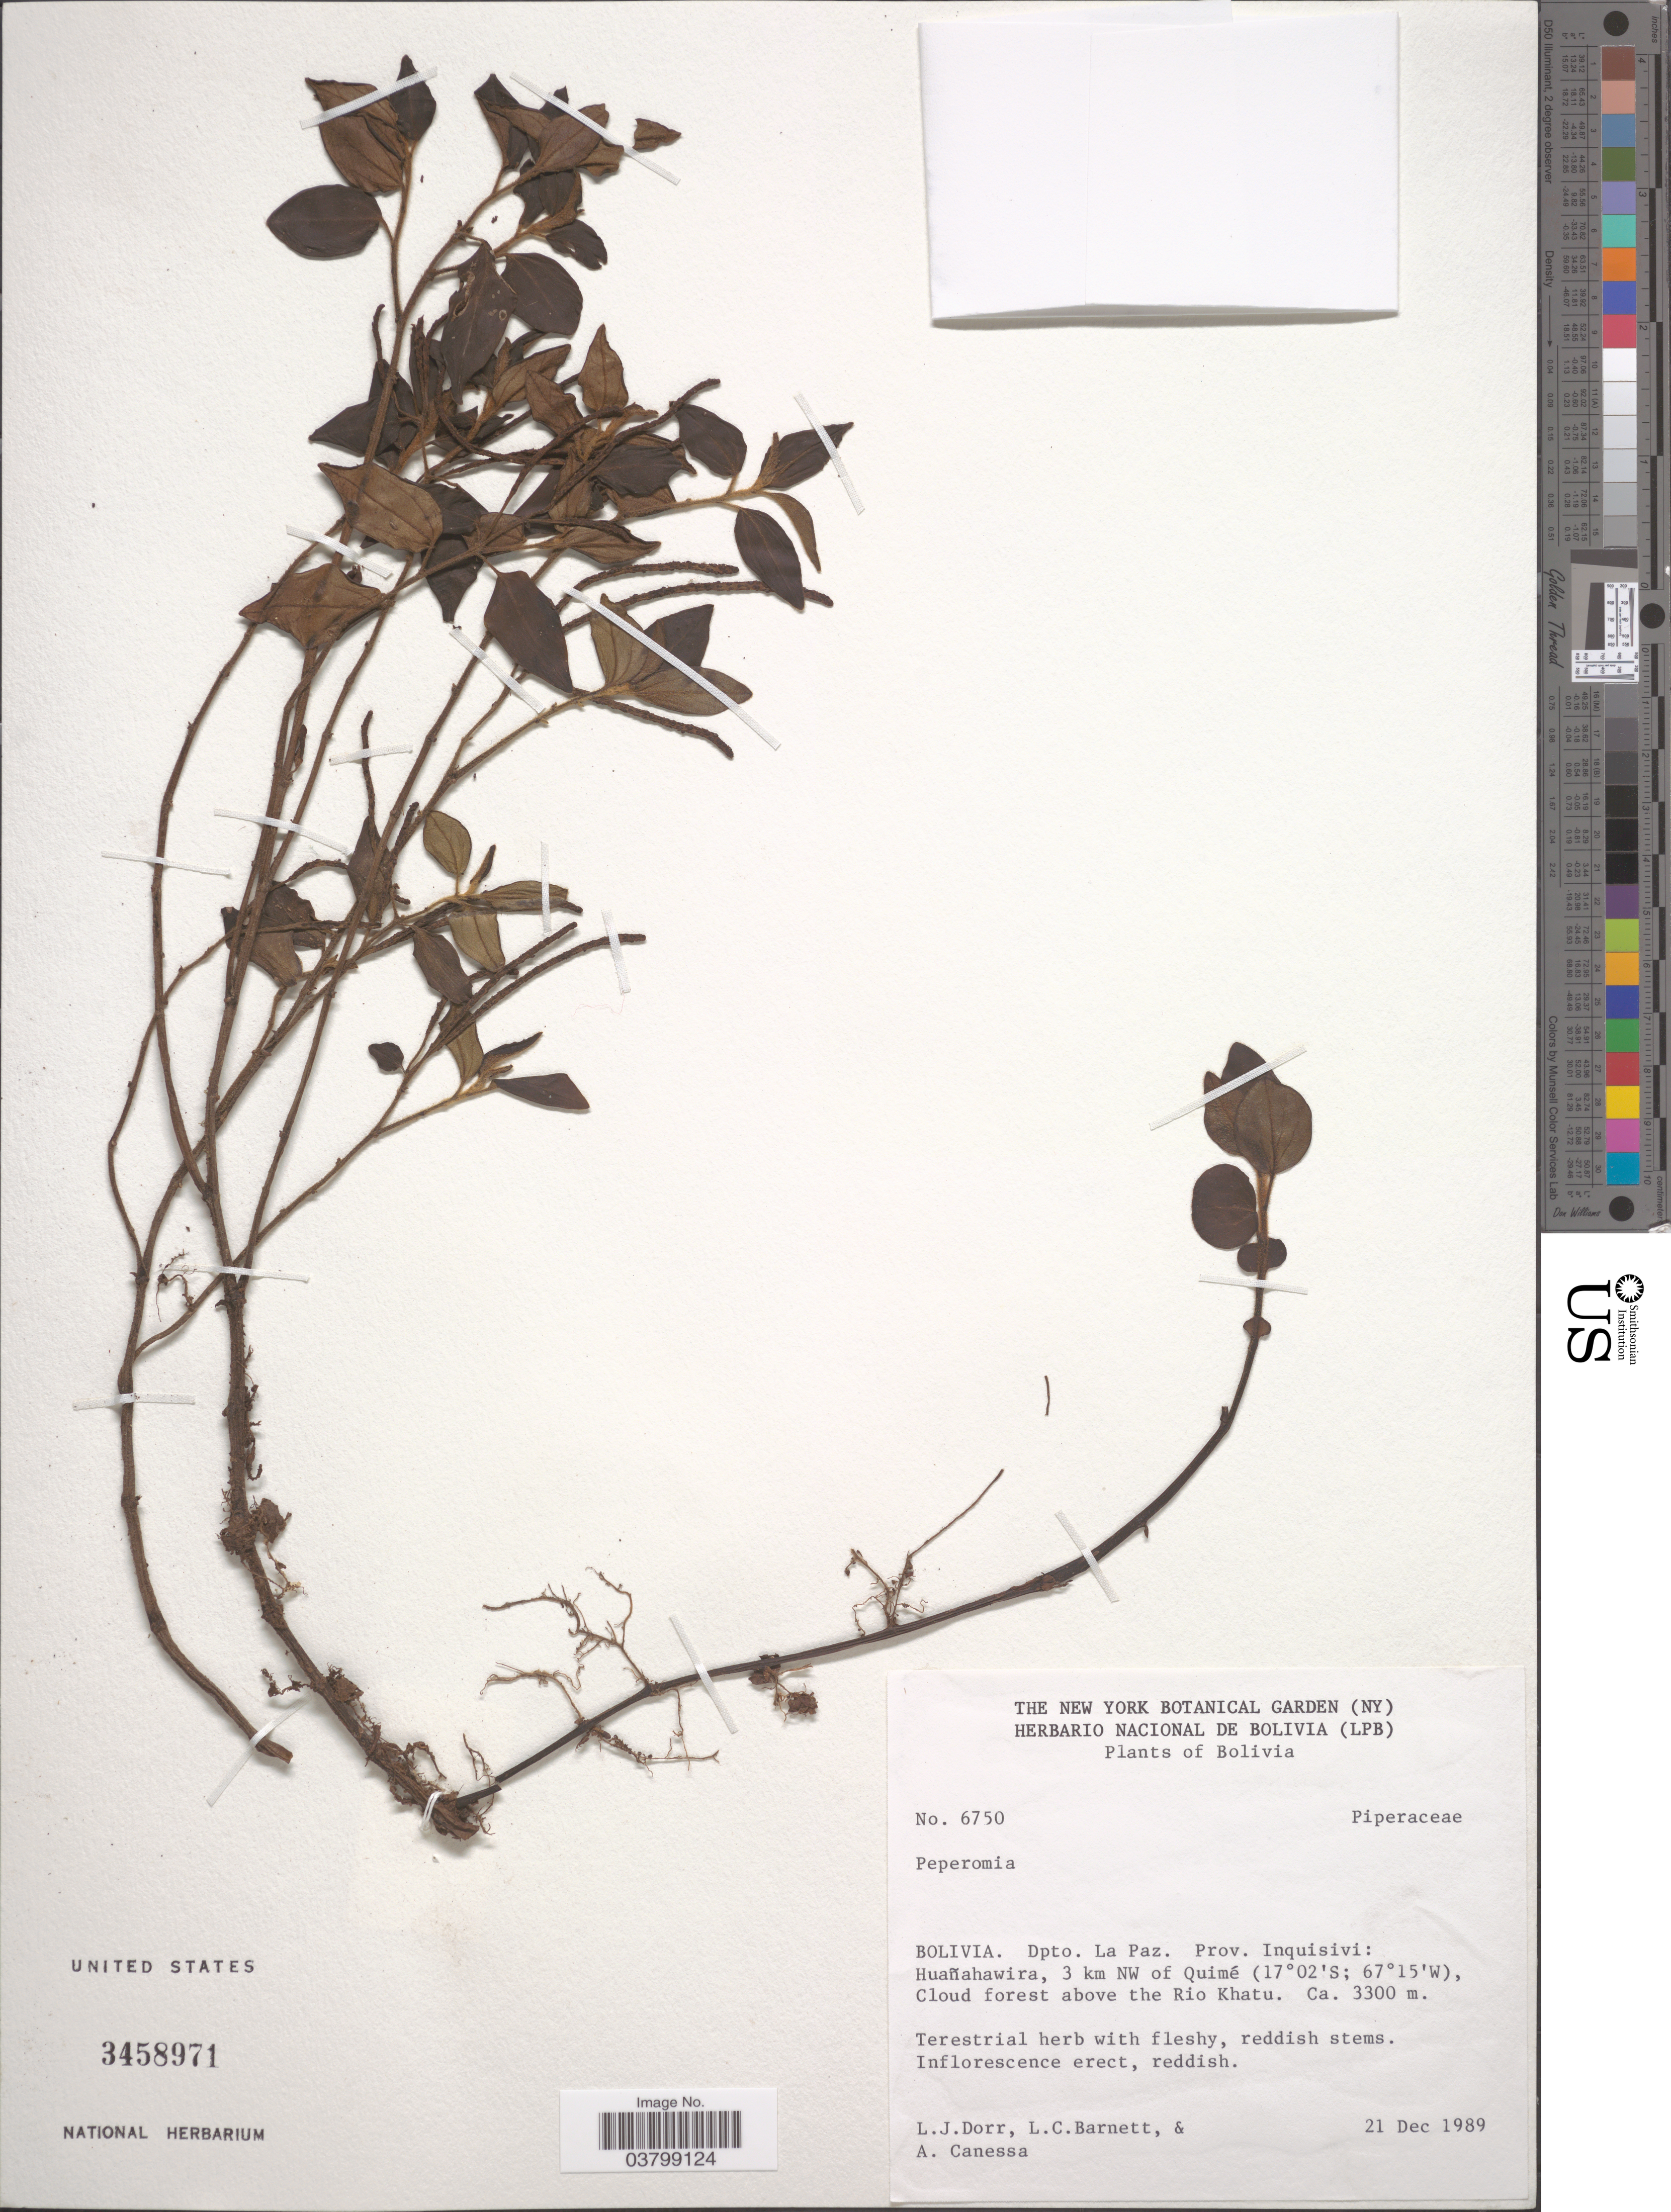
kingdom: Plantae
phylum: Tracheophyta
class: Magnoliopsida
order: Piperales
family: Piperaceae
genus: Peperomia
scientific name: Peperomia sp.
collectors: L. J. Dorr, L. C. Barnett & A. Canessa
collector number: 6750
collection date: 1989-12-21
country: Bolivia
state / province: La Paz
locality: Dpto. La Paz. Prov. Inquisivi: Huañahawira, 3 km NW of Quimé, Cloud forest above the Rio Khatu.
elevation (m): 3300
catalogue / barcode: US 3458971